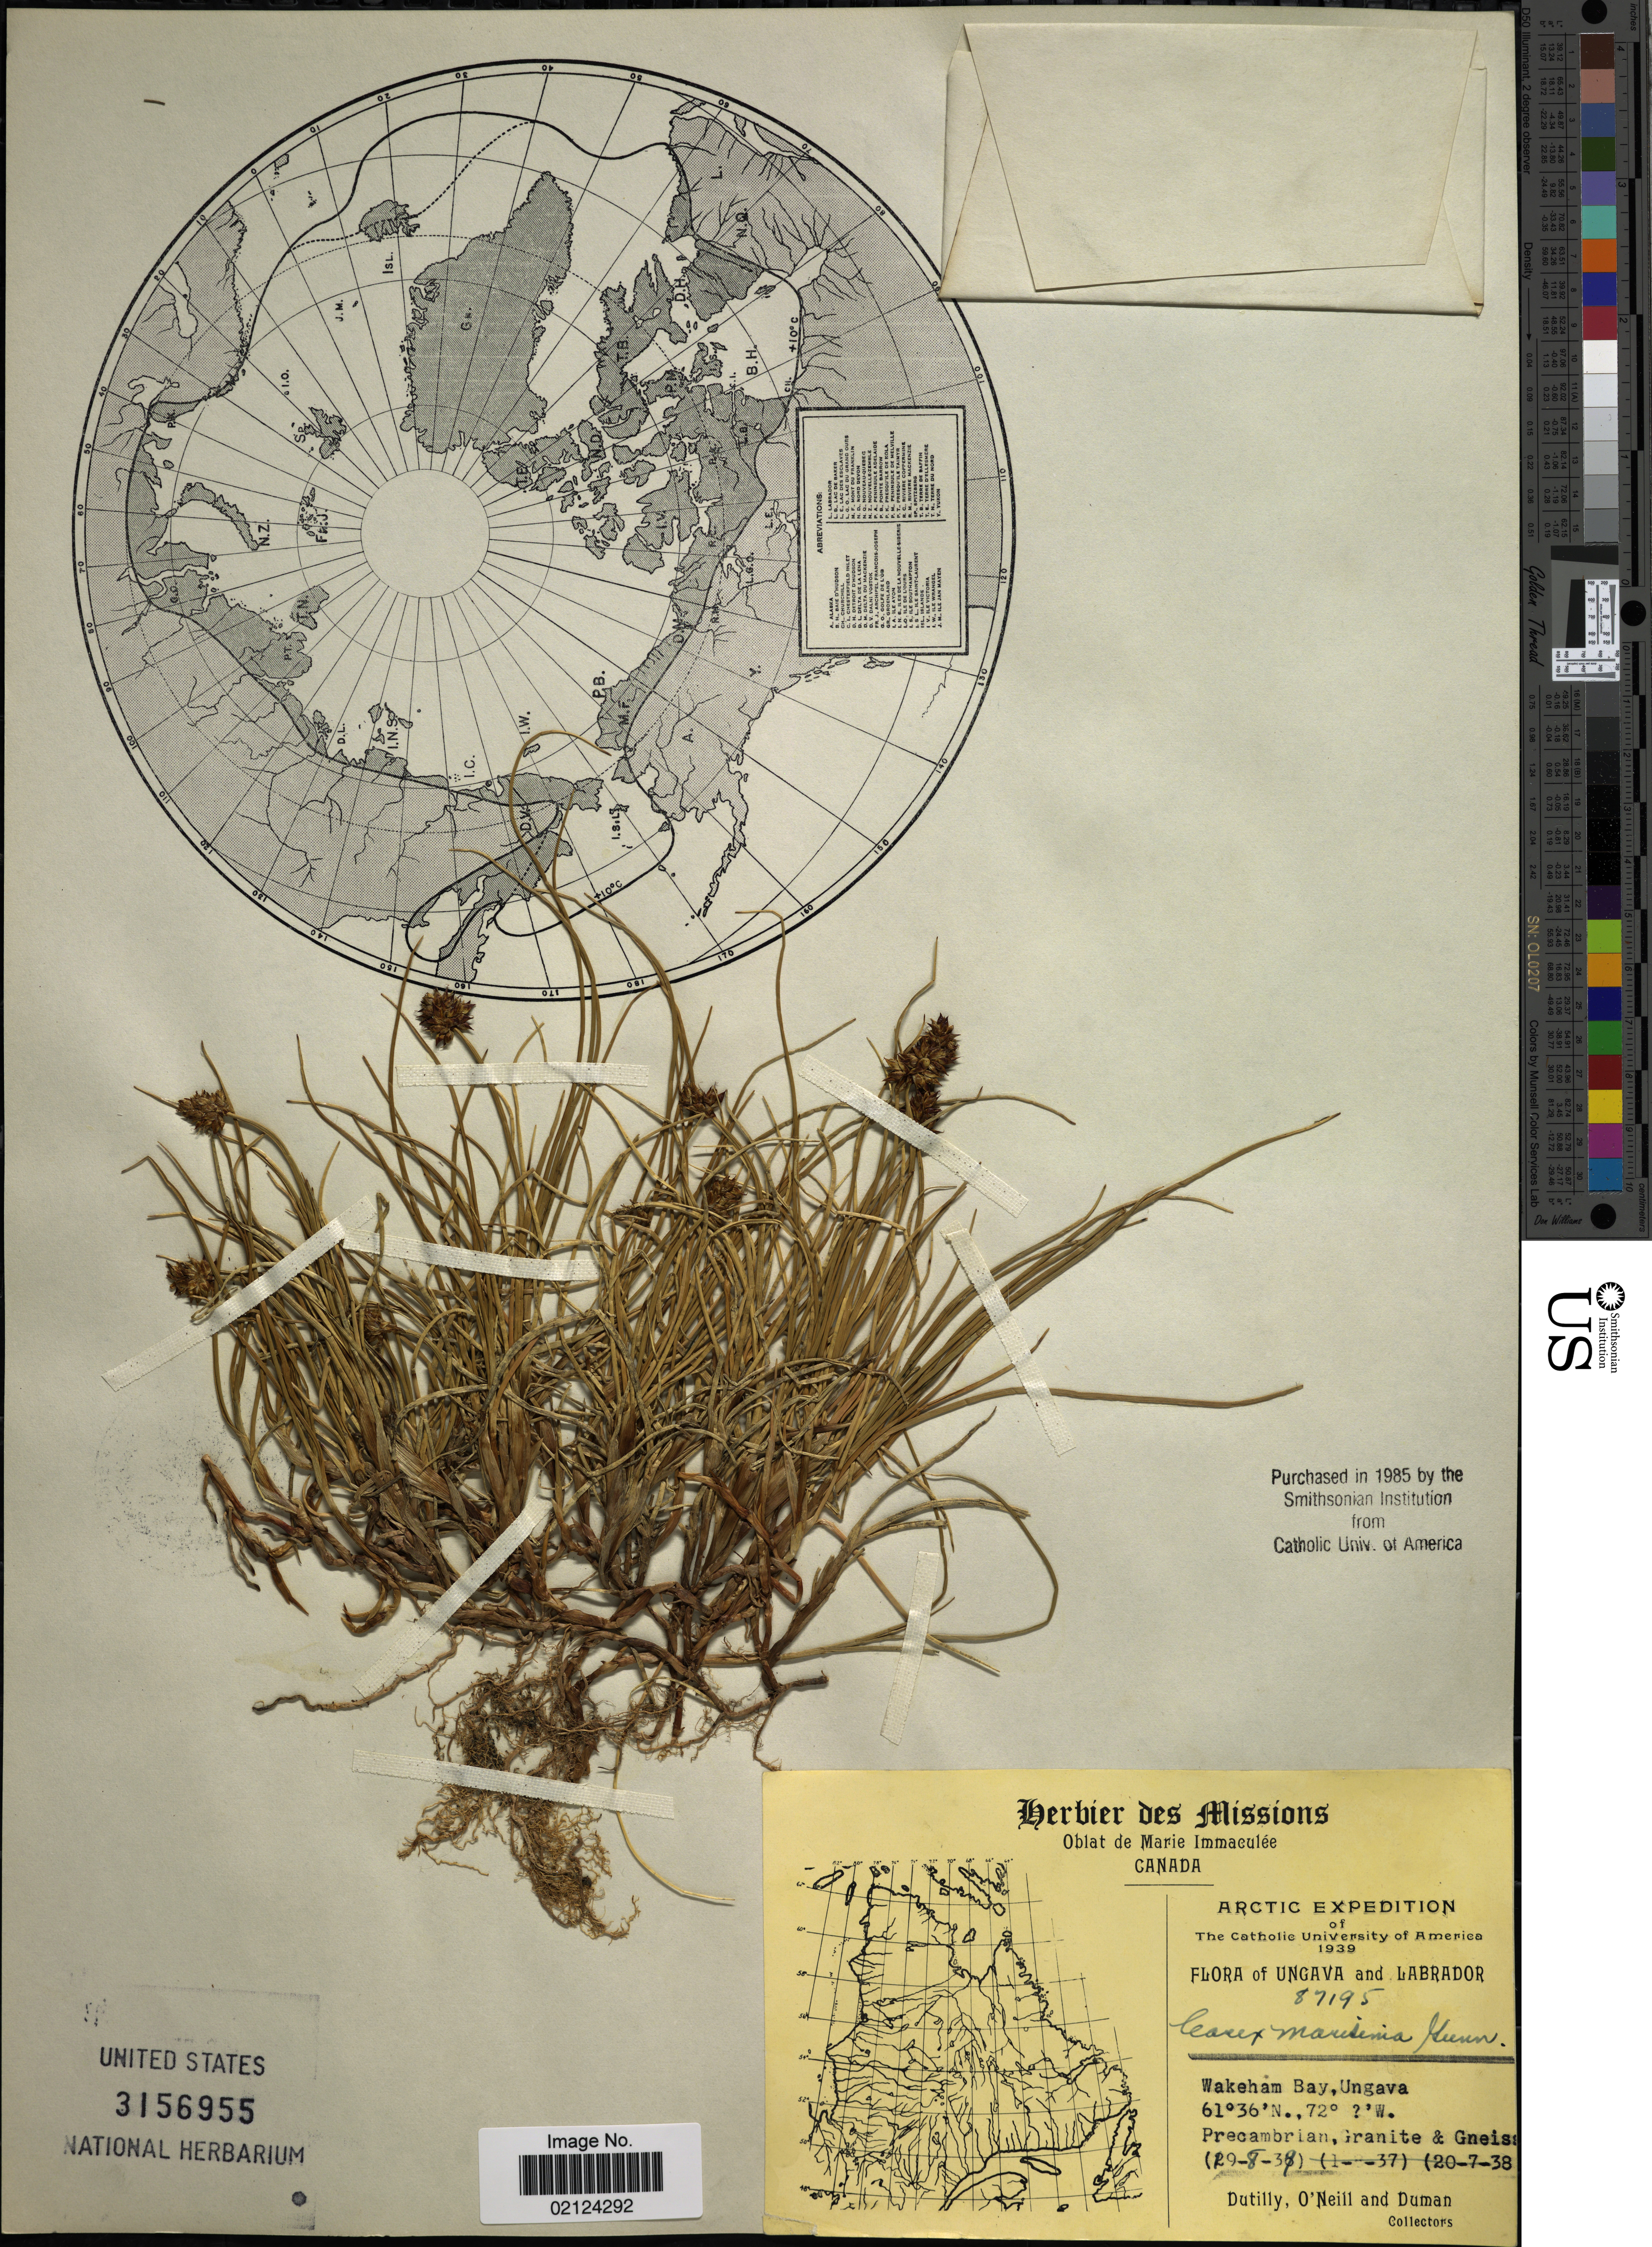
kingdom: Plantae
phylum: Tracheophyta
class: Liliopsida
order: Poales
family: Cyperaceae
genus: Carex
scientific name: Carex maritima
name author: Gunnerus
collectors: -. Dutilly, O' Neill & -. Duman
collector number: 87195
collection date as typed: Transcribed d/m/y: 19/8/37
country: Canada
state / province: Quebec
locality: Arctic. Ungava and Labrador [unsure placement] Wakeham Bay, Ungava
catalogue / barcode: US 3156955